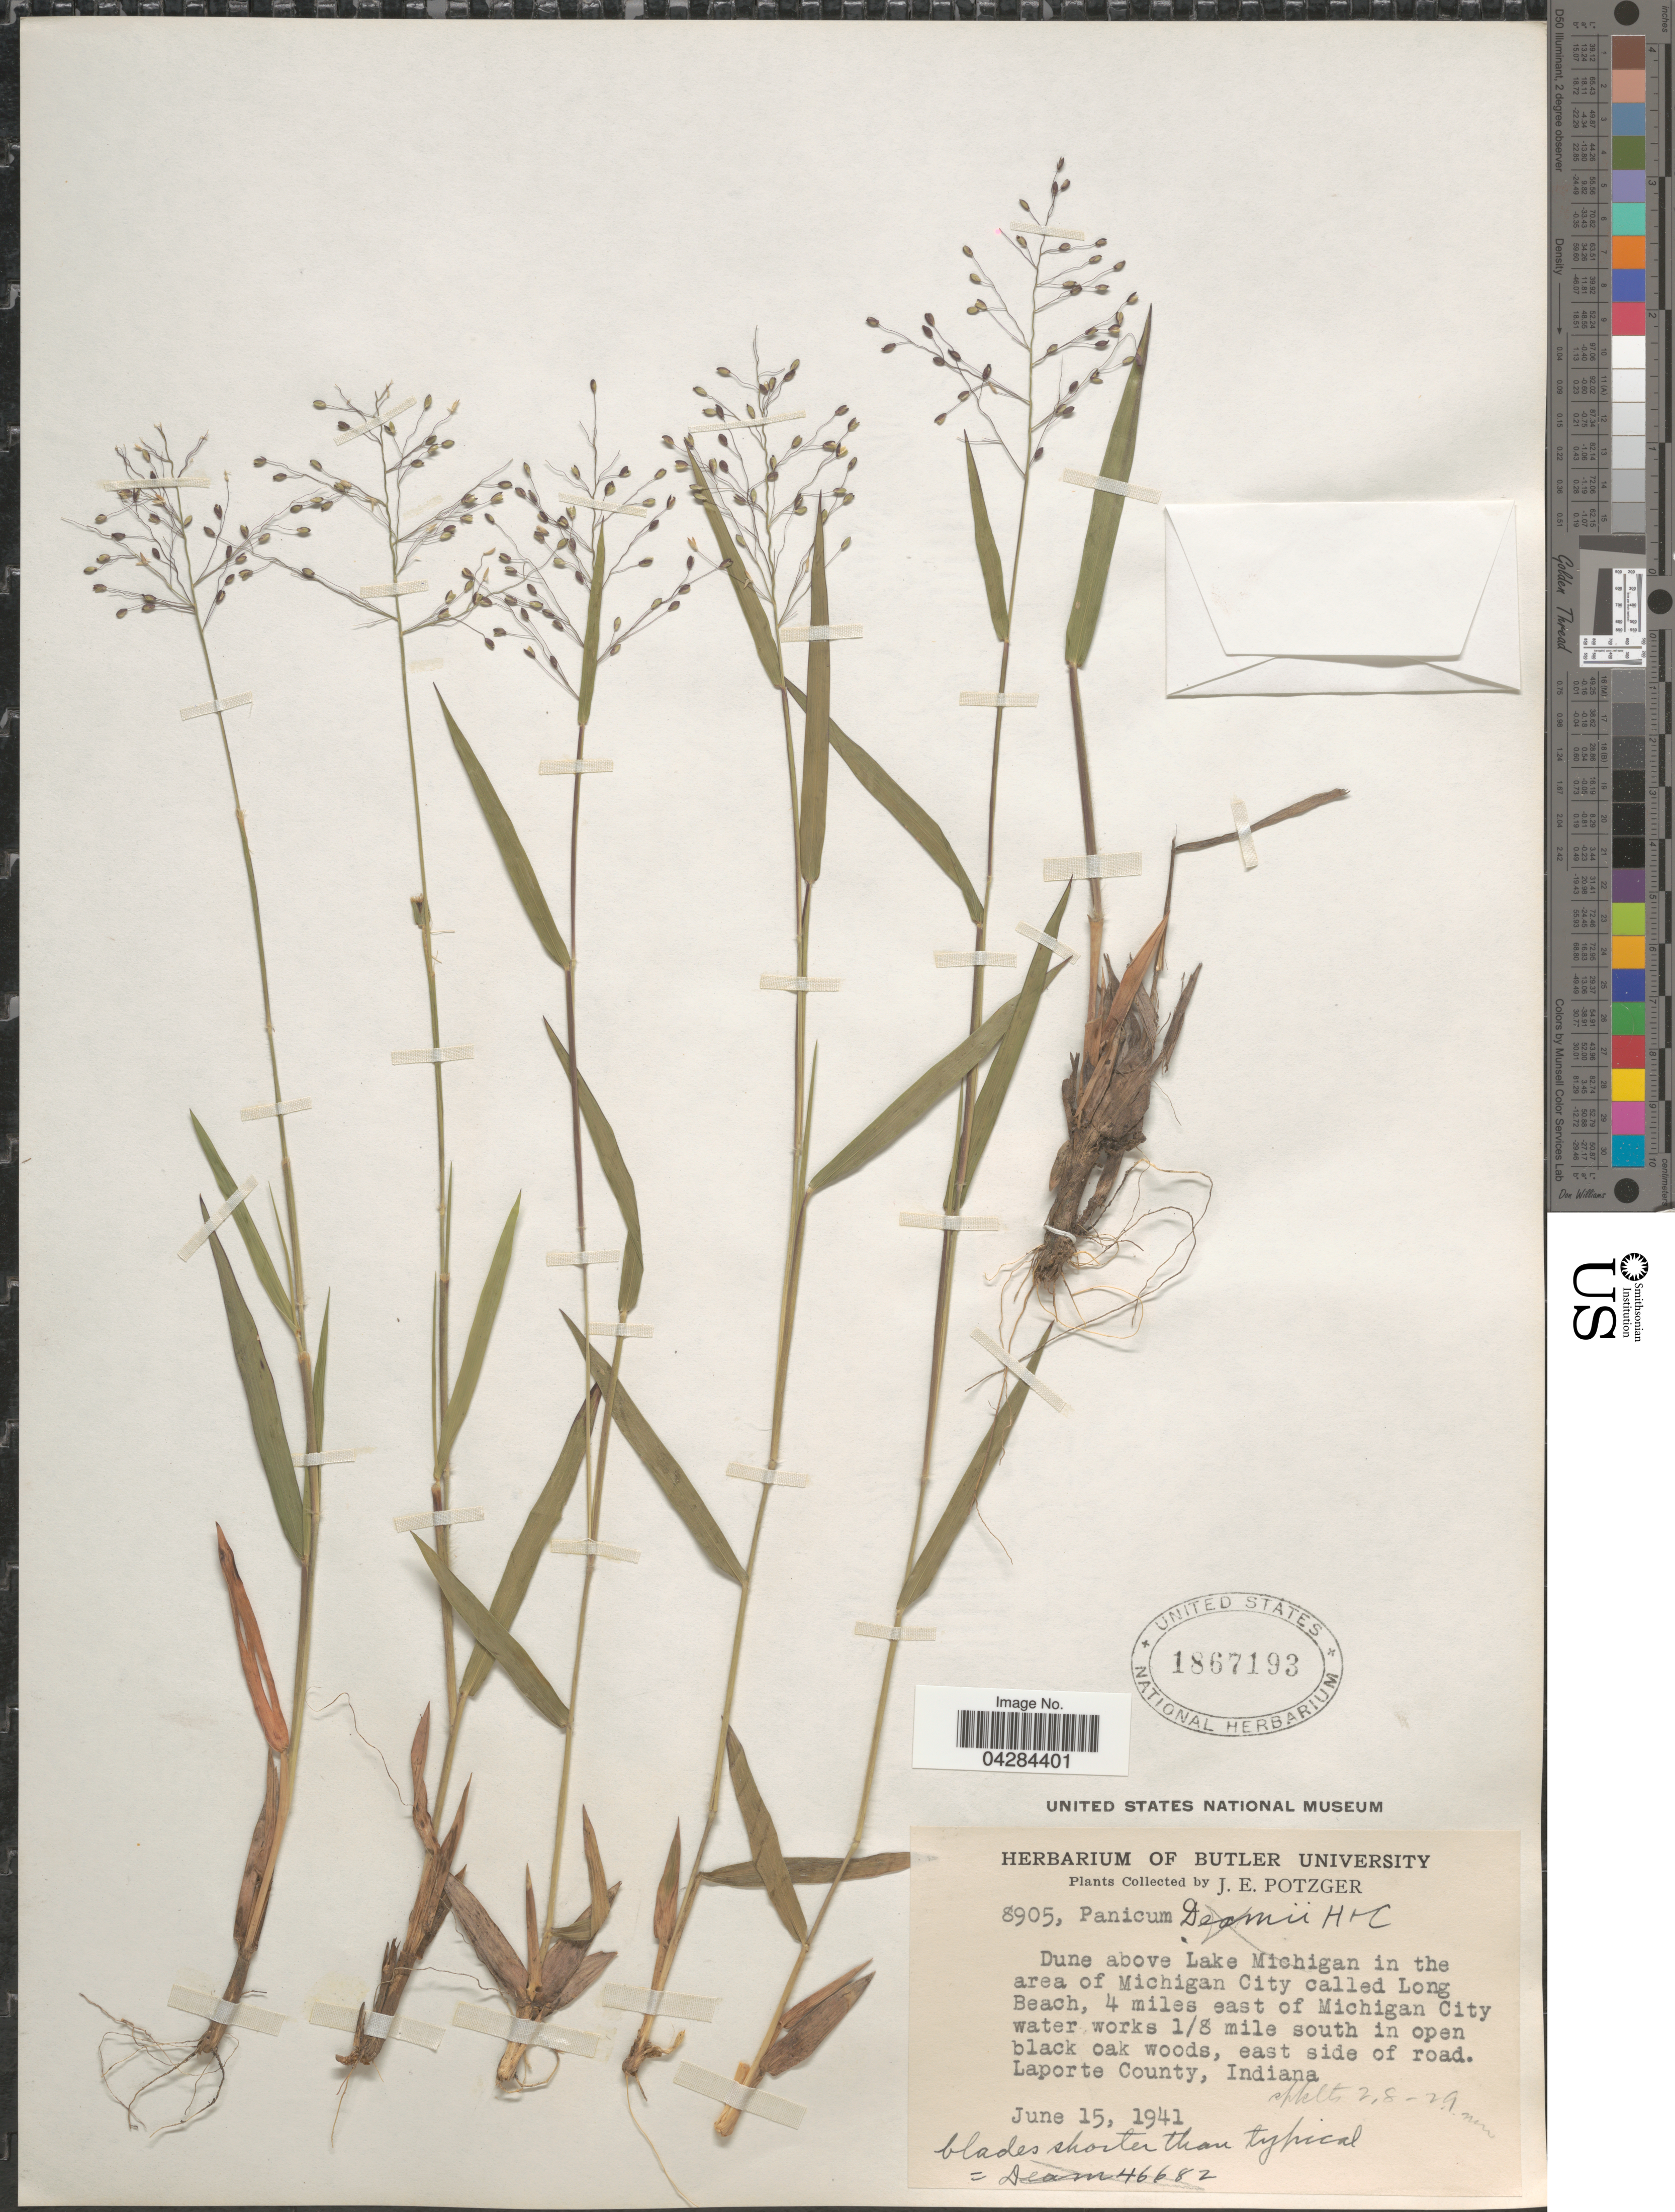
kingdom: Plantae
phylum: Tracheophyta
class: Liliopsida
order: Poales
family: Poaceae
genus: Dichanthelium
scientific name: Dichanthelium ovale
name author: (Elliott) Gould & C.A. Clark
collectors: J. Potzger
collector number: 8905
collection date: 1941-06-15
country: United States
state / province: Indiana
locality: Dune above Lake Michigan in the area of Michigan City called Long Beach, 4 miles east of Michigan City water works ⅛ mile south in open black oak woods, east side of road. Laporte County.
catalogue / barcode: US 1867193